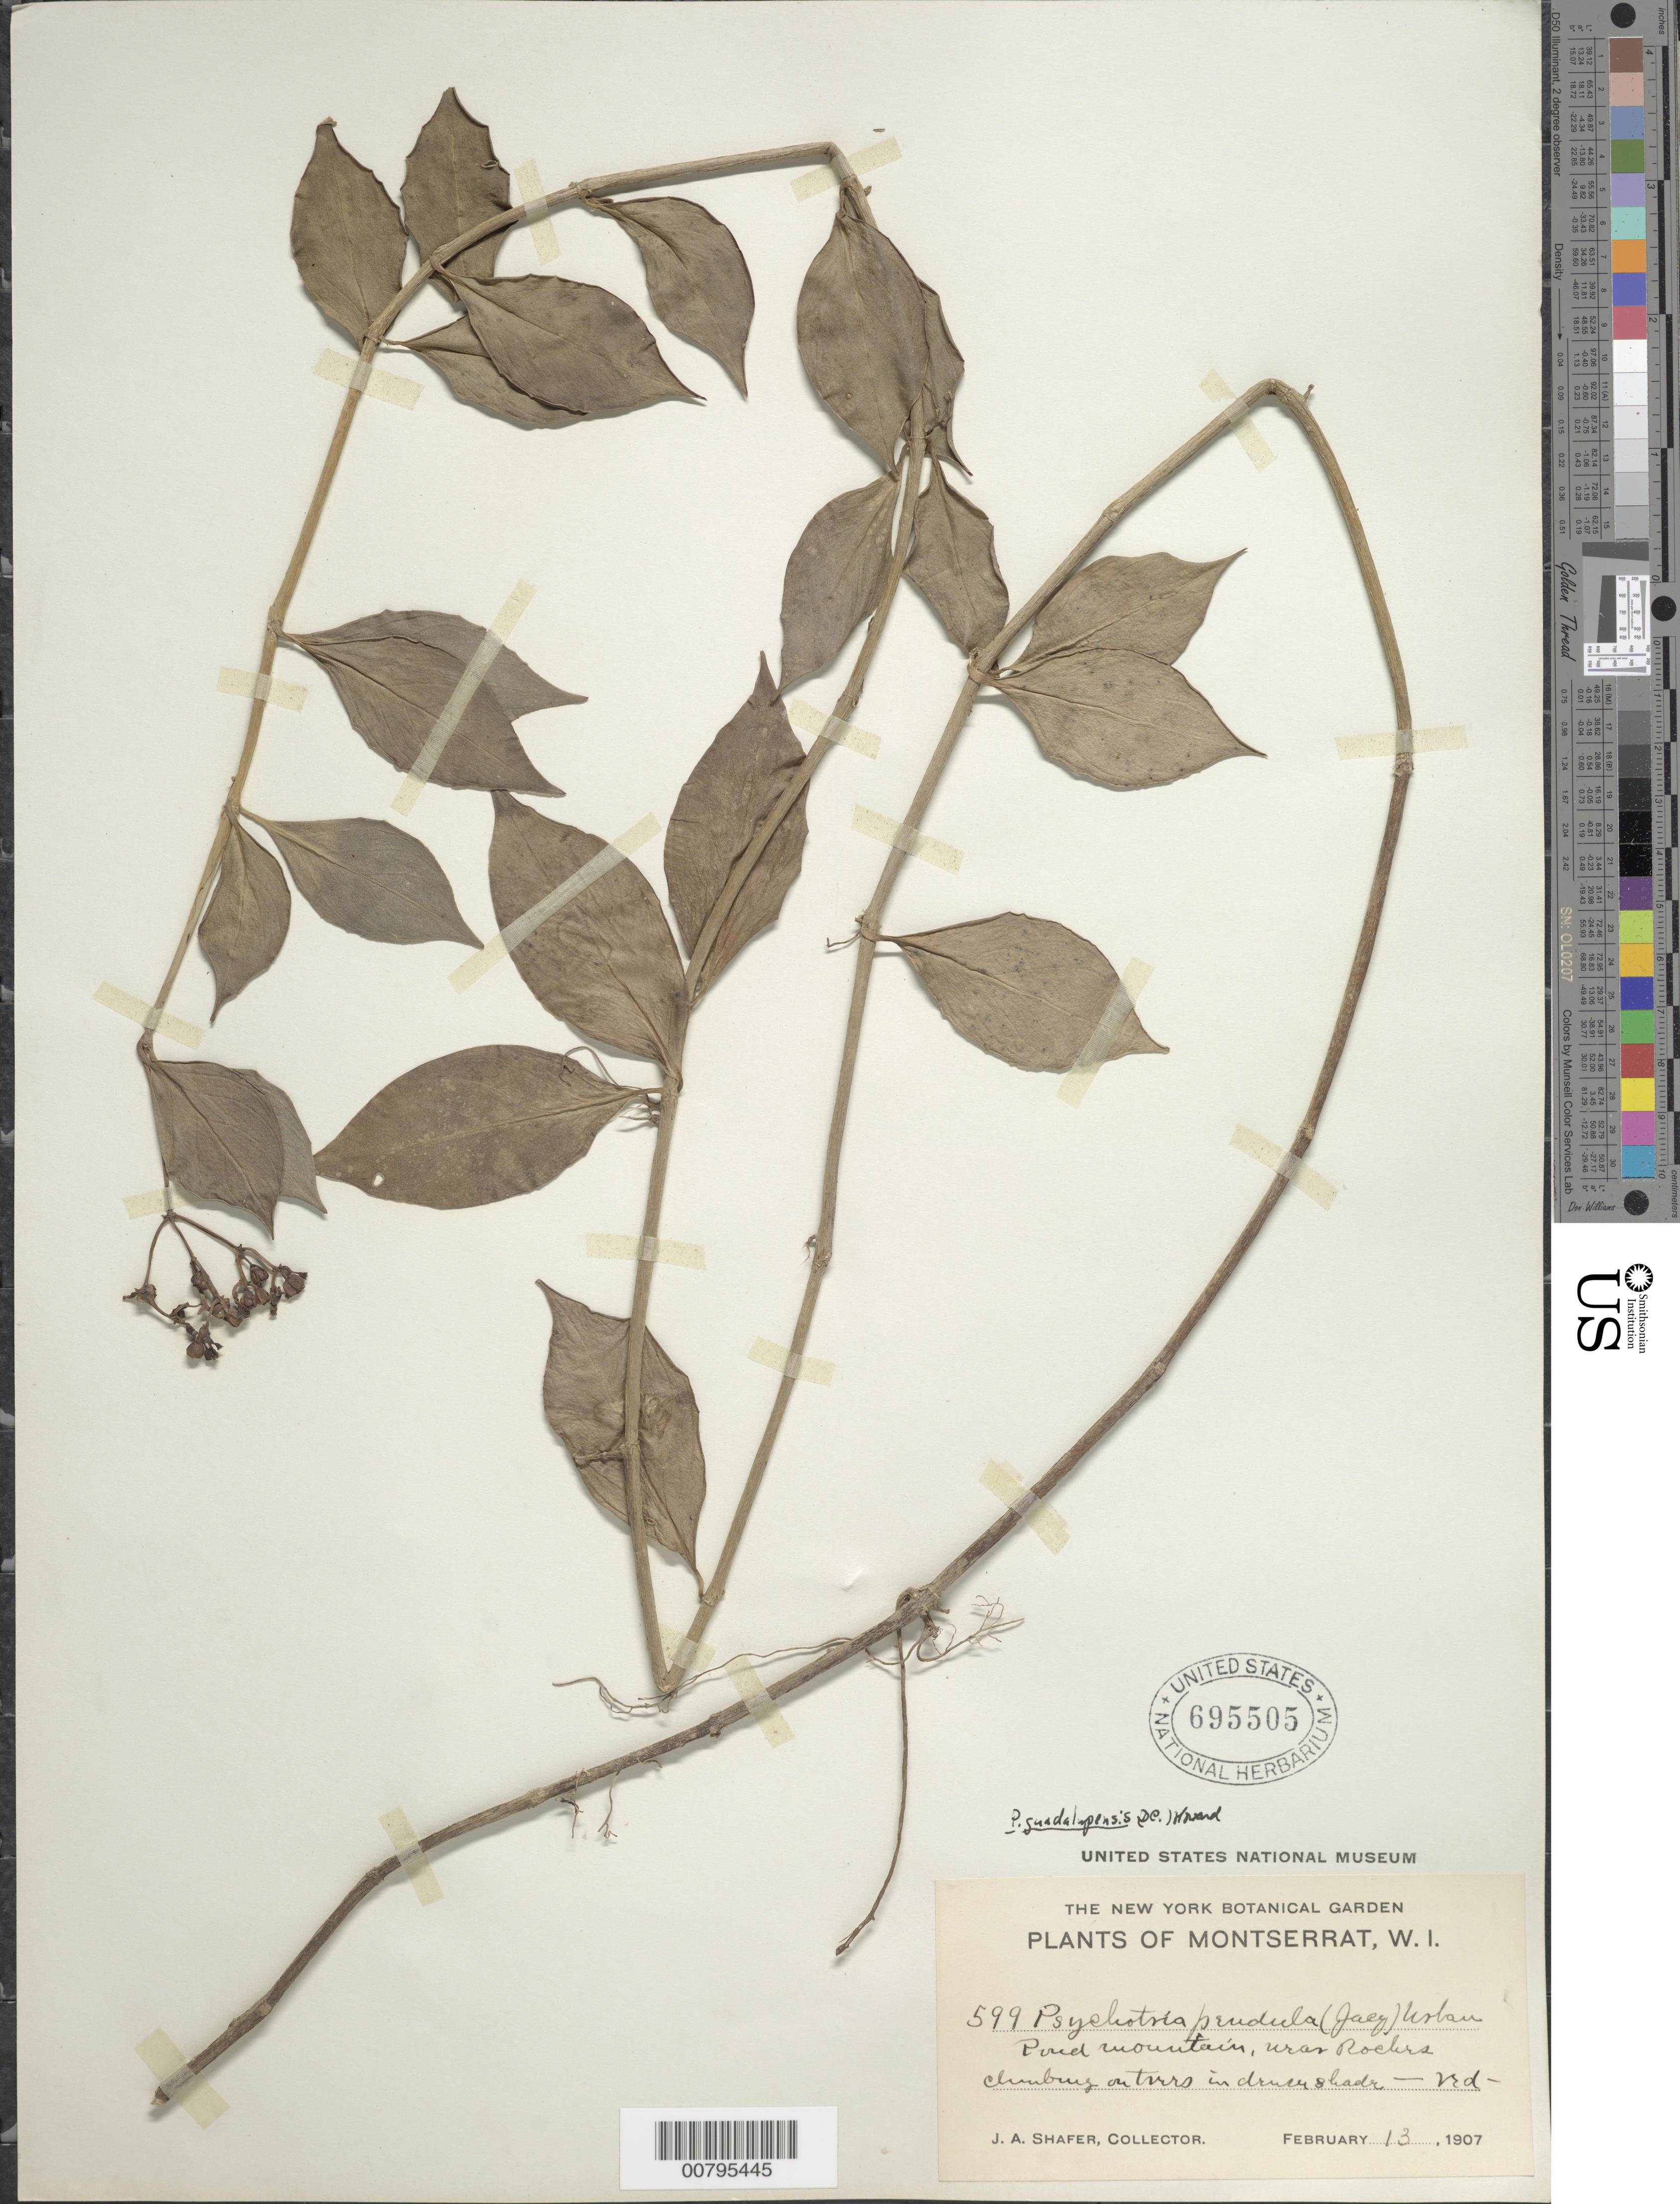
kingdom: Plantae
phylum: Tracheophyta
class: Magnoliopsida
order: Gentianales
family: Rubiaceae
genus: Notopleura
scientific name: Notopleura guadalupensis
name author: (DC.) C.M. Taylor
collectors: J. A. Shafer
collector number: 599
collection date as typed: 13 Feb 1907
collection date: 1907-02-13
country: Montserrat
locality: Pond (sp?) Mountain, uras Rochrs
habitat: Deep shade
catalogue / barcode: US 695505